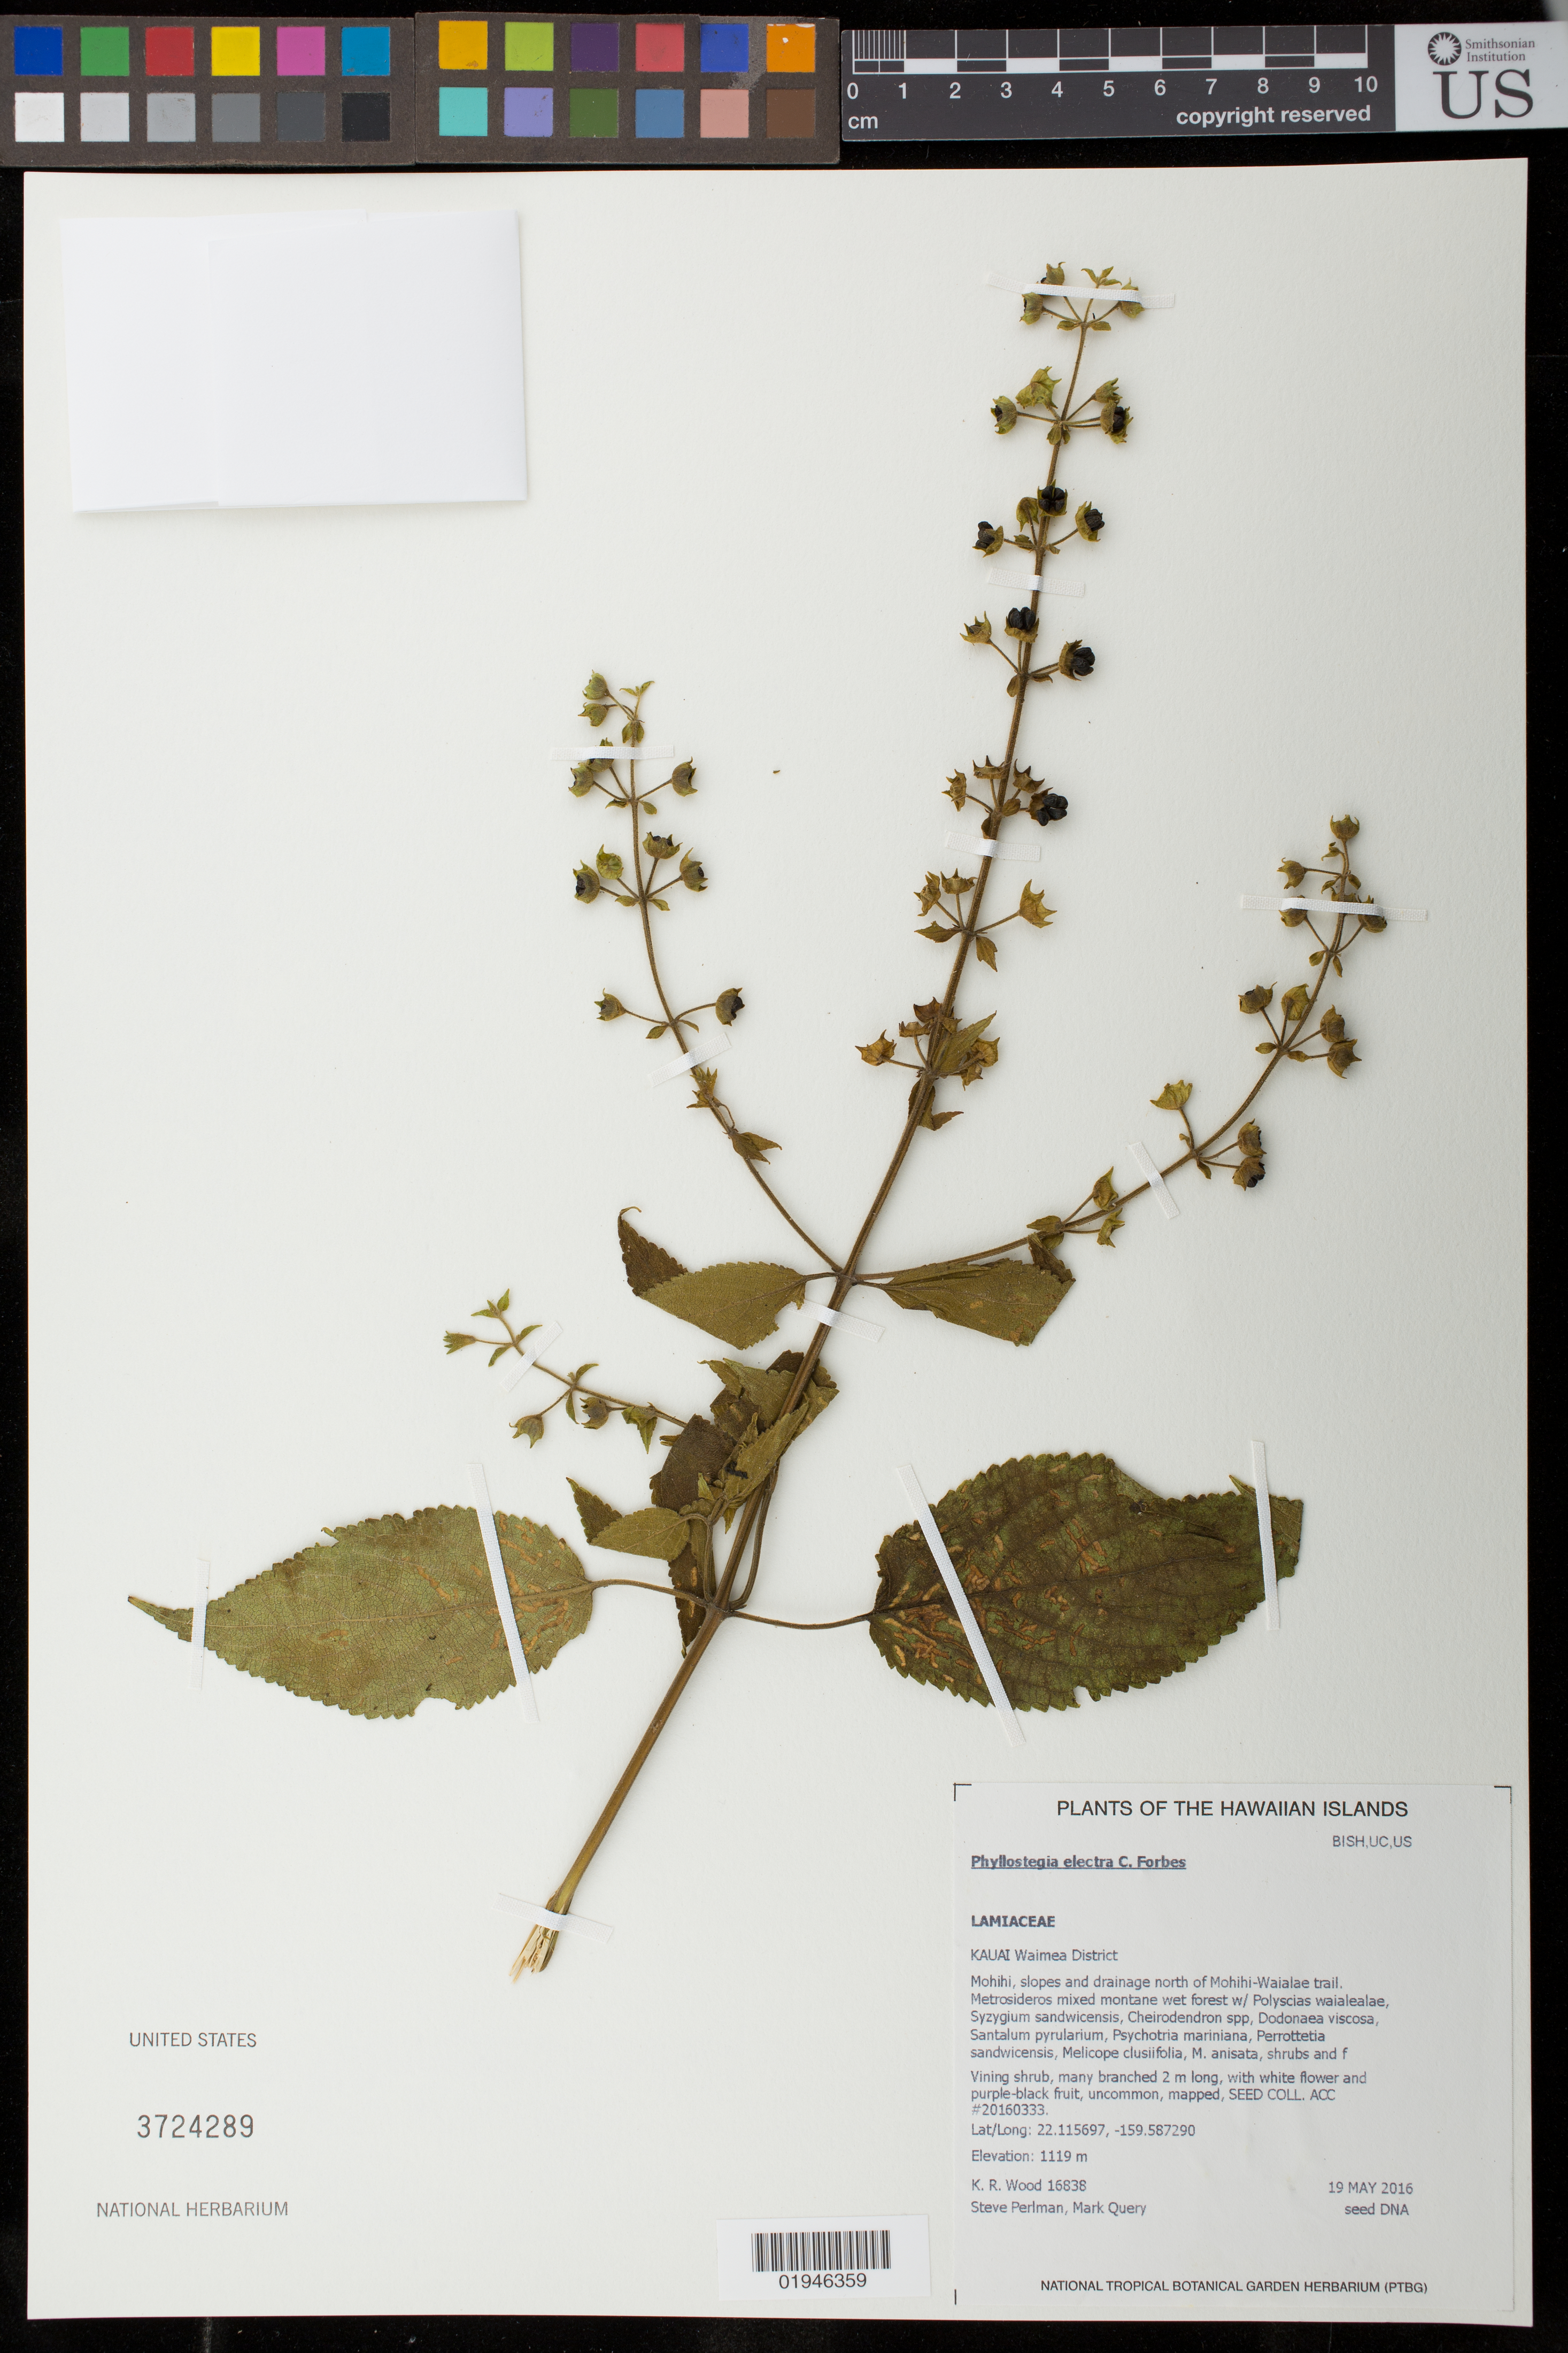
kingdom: Plantae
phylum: Tracheophyta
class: Magnoliopsida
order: Lamiales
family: Lamiaceae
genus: Phyllostegia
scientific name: Phyllostegia electra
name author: C.N. Forbes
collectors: K. R. Wood, S. P. Perlman & M. Query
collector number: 16838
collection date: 2016-05-19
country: United States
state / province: Hawaii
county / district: Kauai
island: Kaua'i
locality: Waimea District, Mohihi, slopes and drainage north of Mohihi-Waialae trail.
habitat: Mixed montane wet forest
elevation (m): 1119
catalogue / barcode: US 3724289